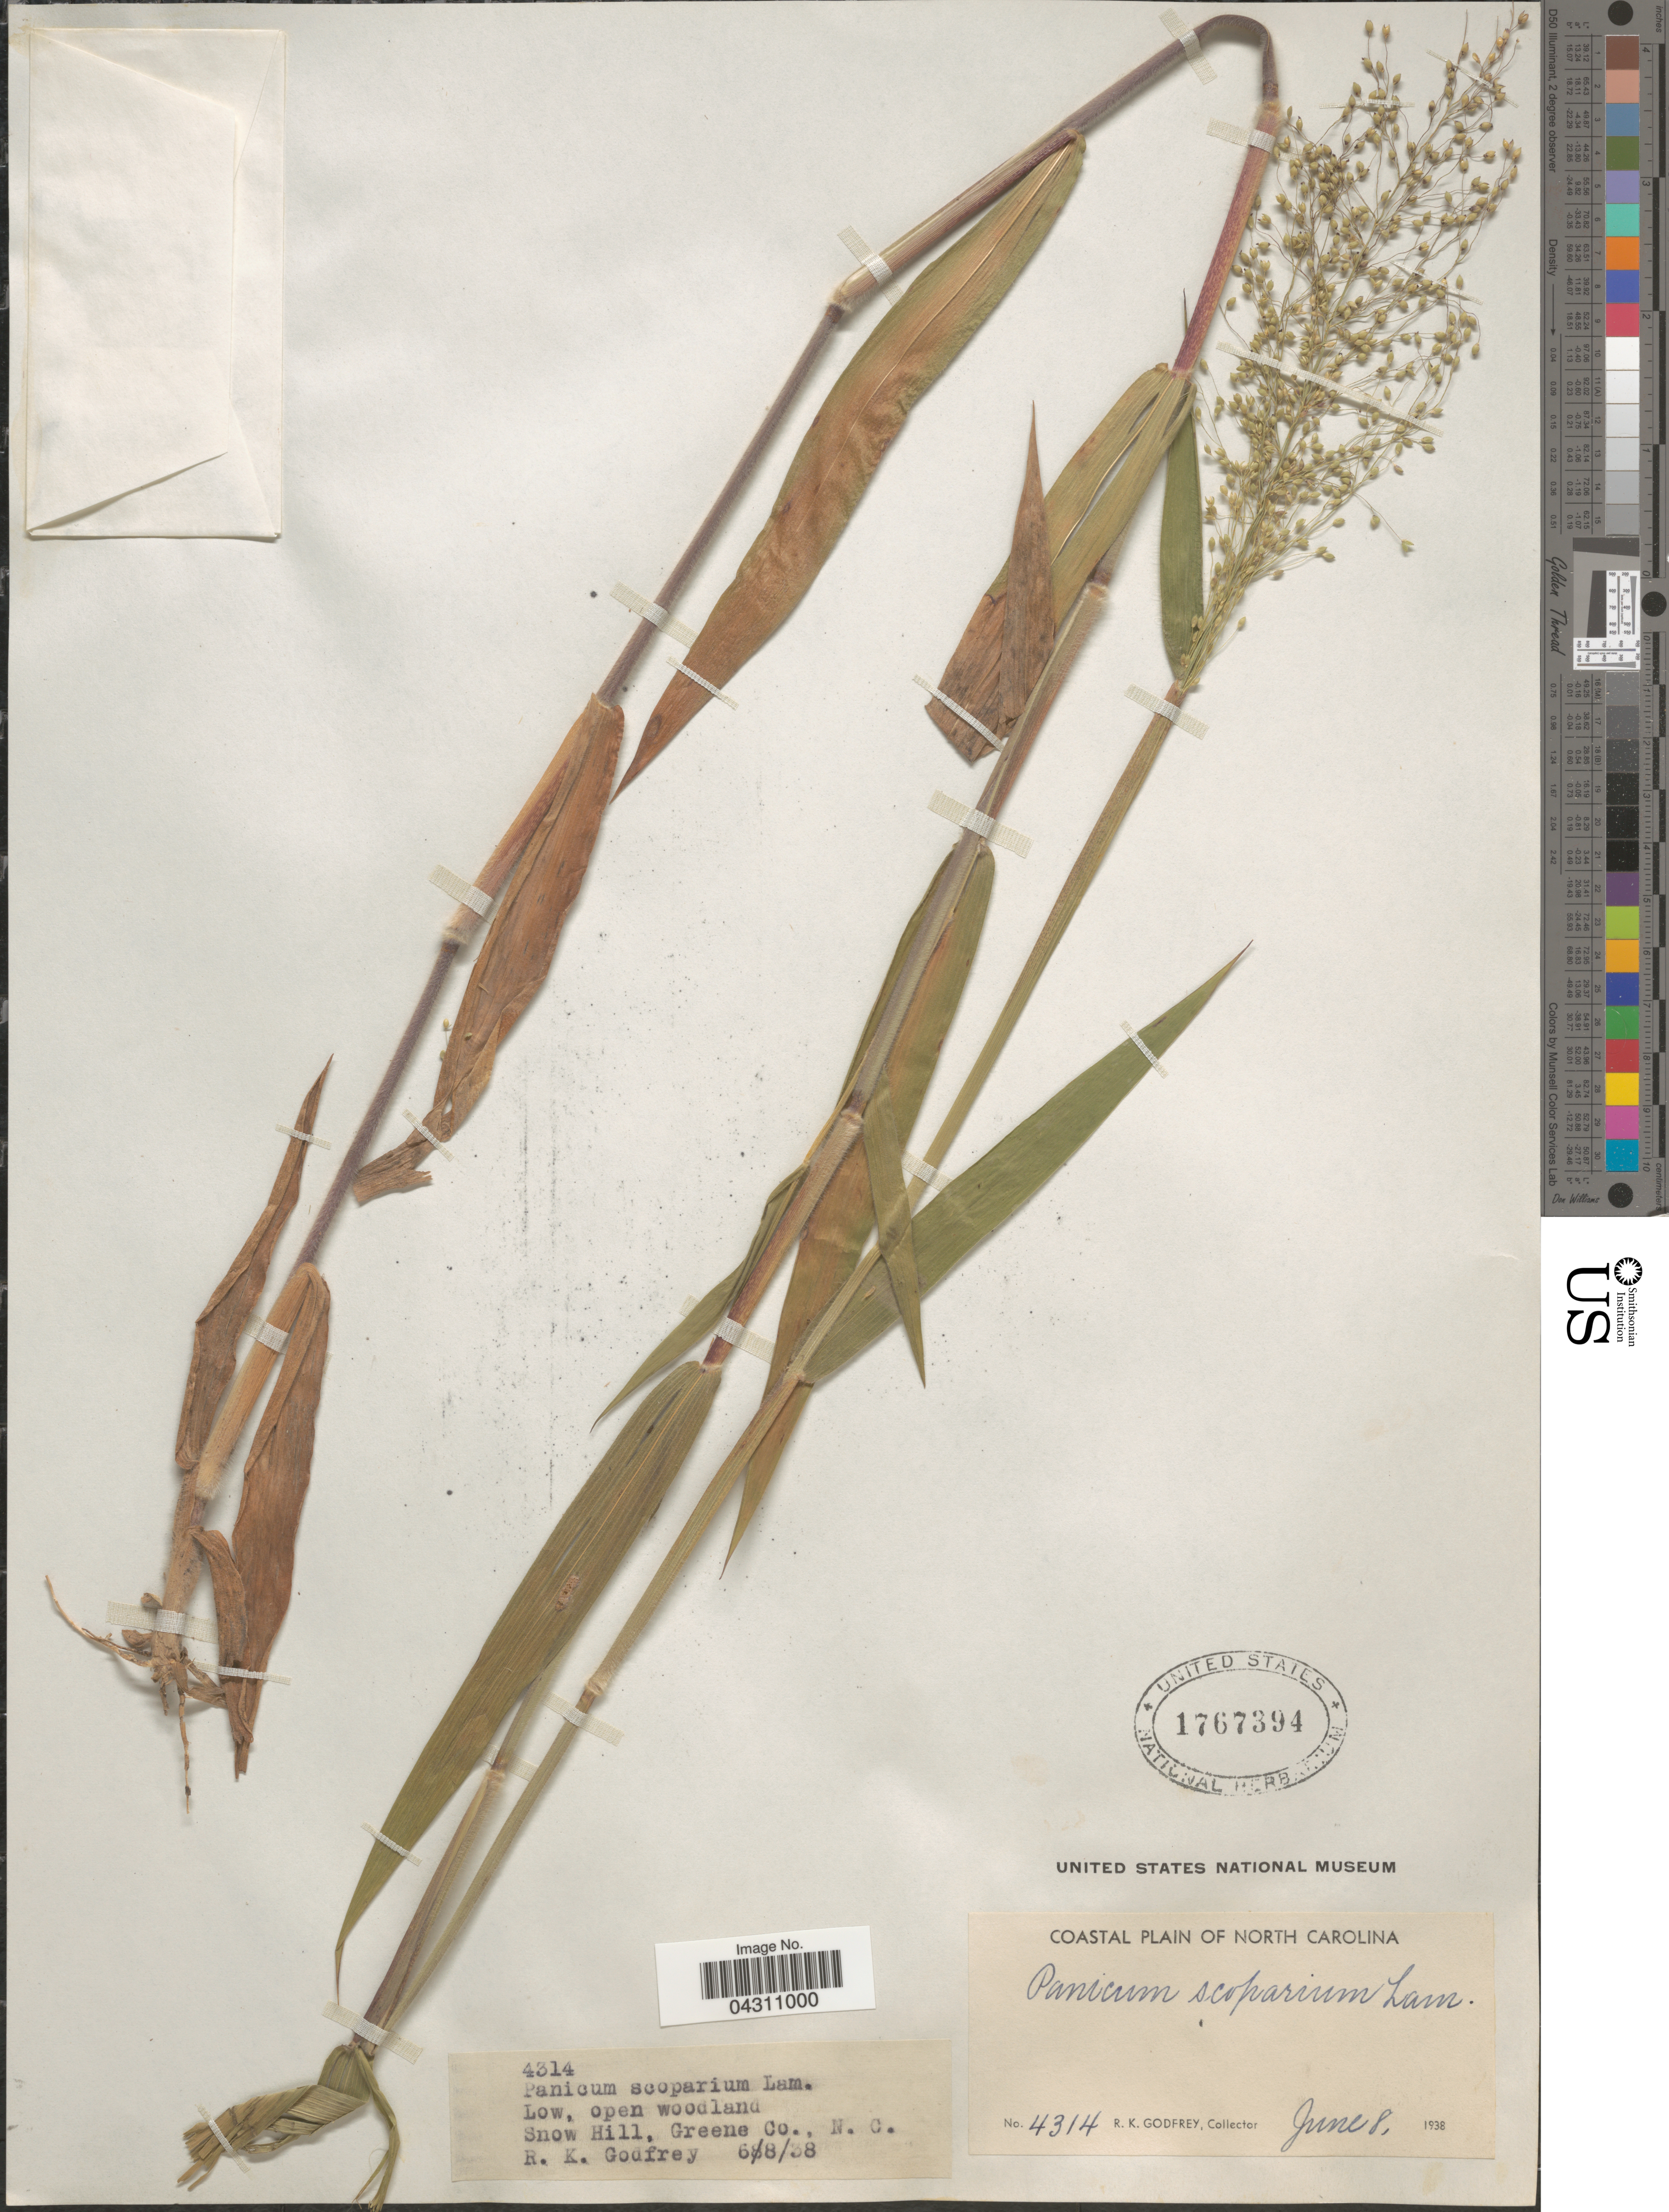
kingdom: Plantae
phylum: Tracheophyta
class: Liliopsida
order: Poales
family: Poaceae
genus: Dichanthelium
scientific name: Dichanthelium scoparium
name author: (Lam.) Gould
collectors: R. K. Godfrey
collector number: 4314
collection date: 1938-06-08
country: United States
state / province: North Carolina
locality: Low, open woodland Snow Hill, Greene Co. Coastal Plain of North Carolina.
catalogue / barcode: US 1767394